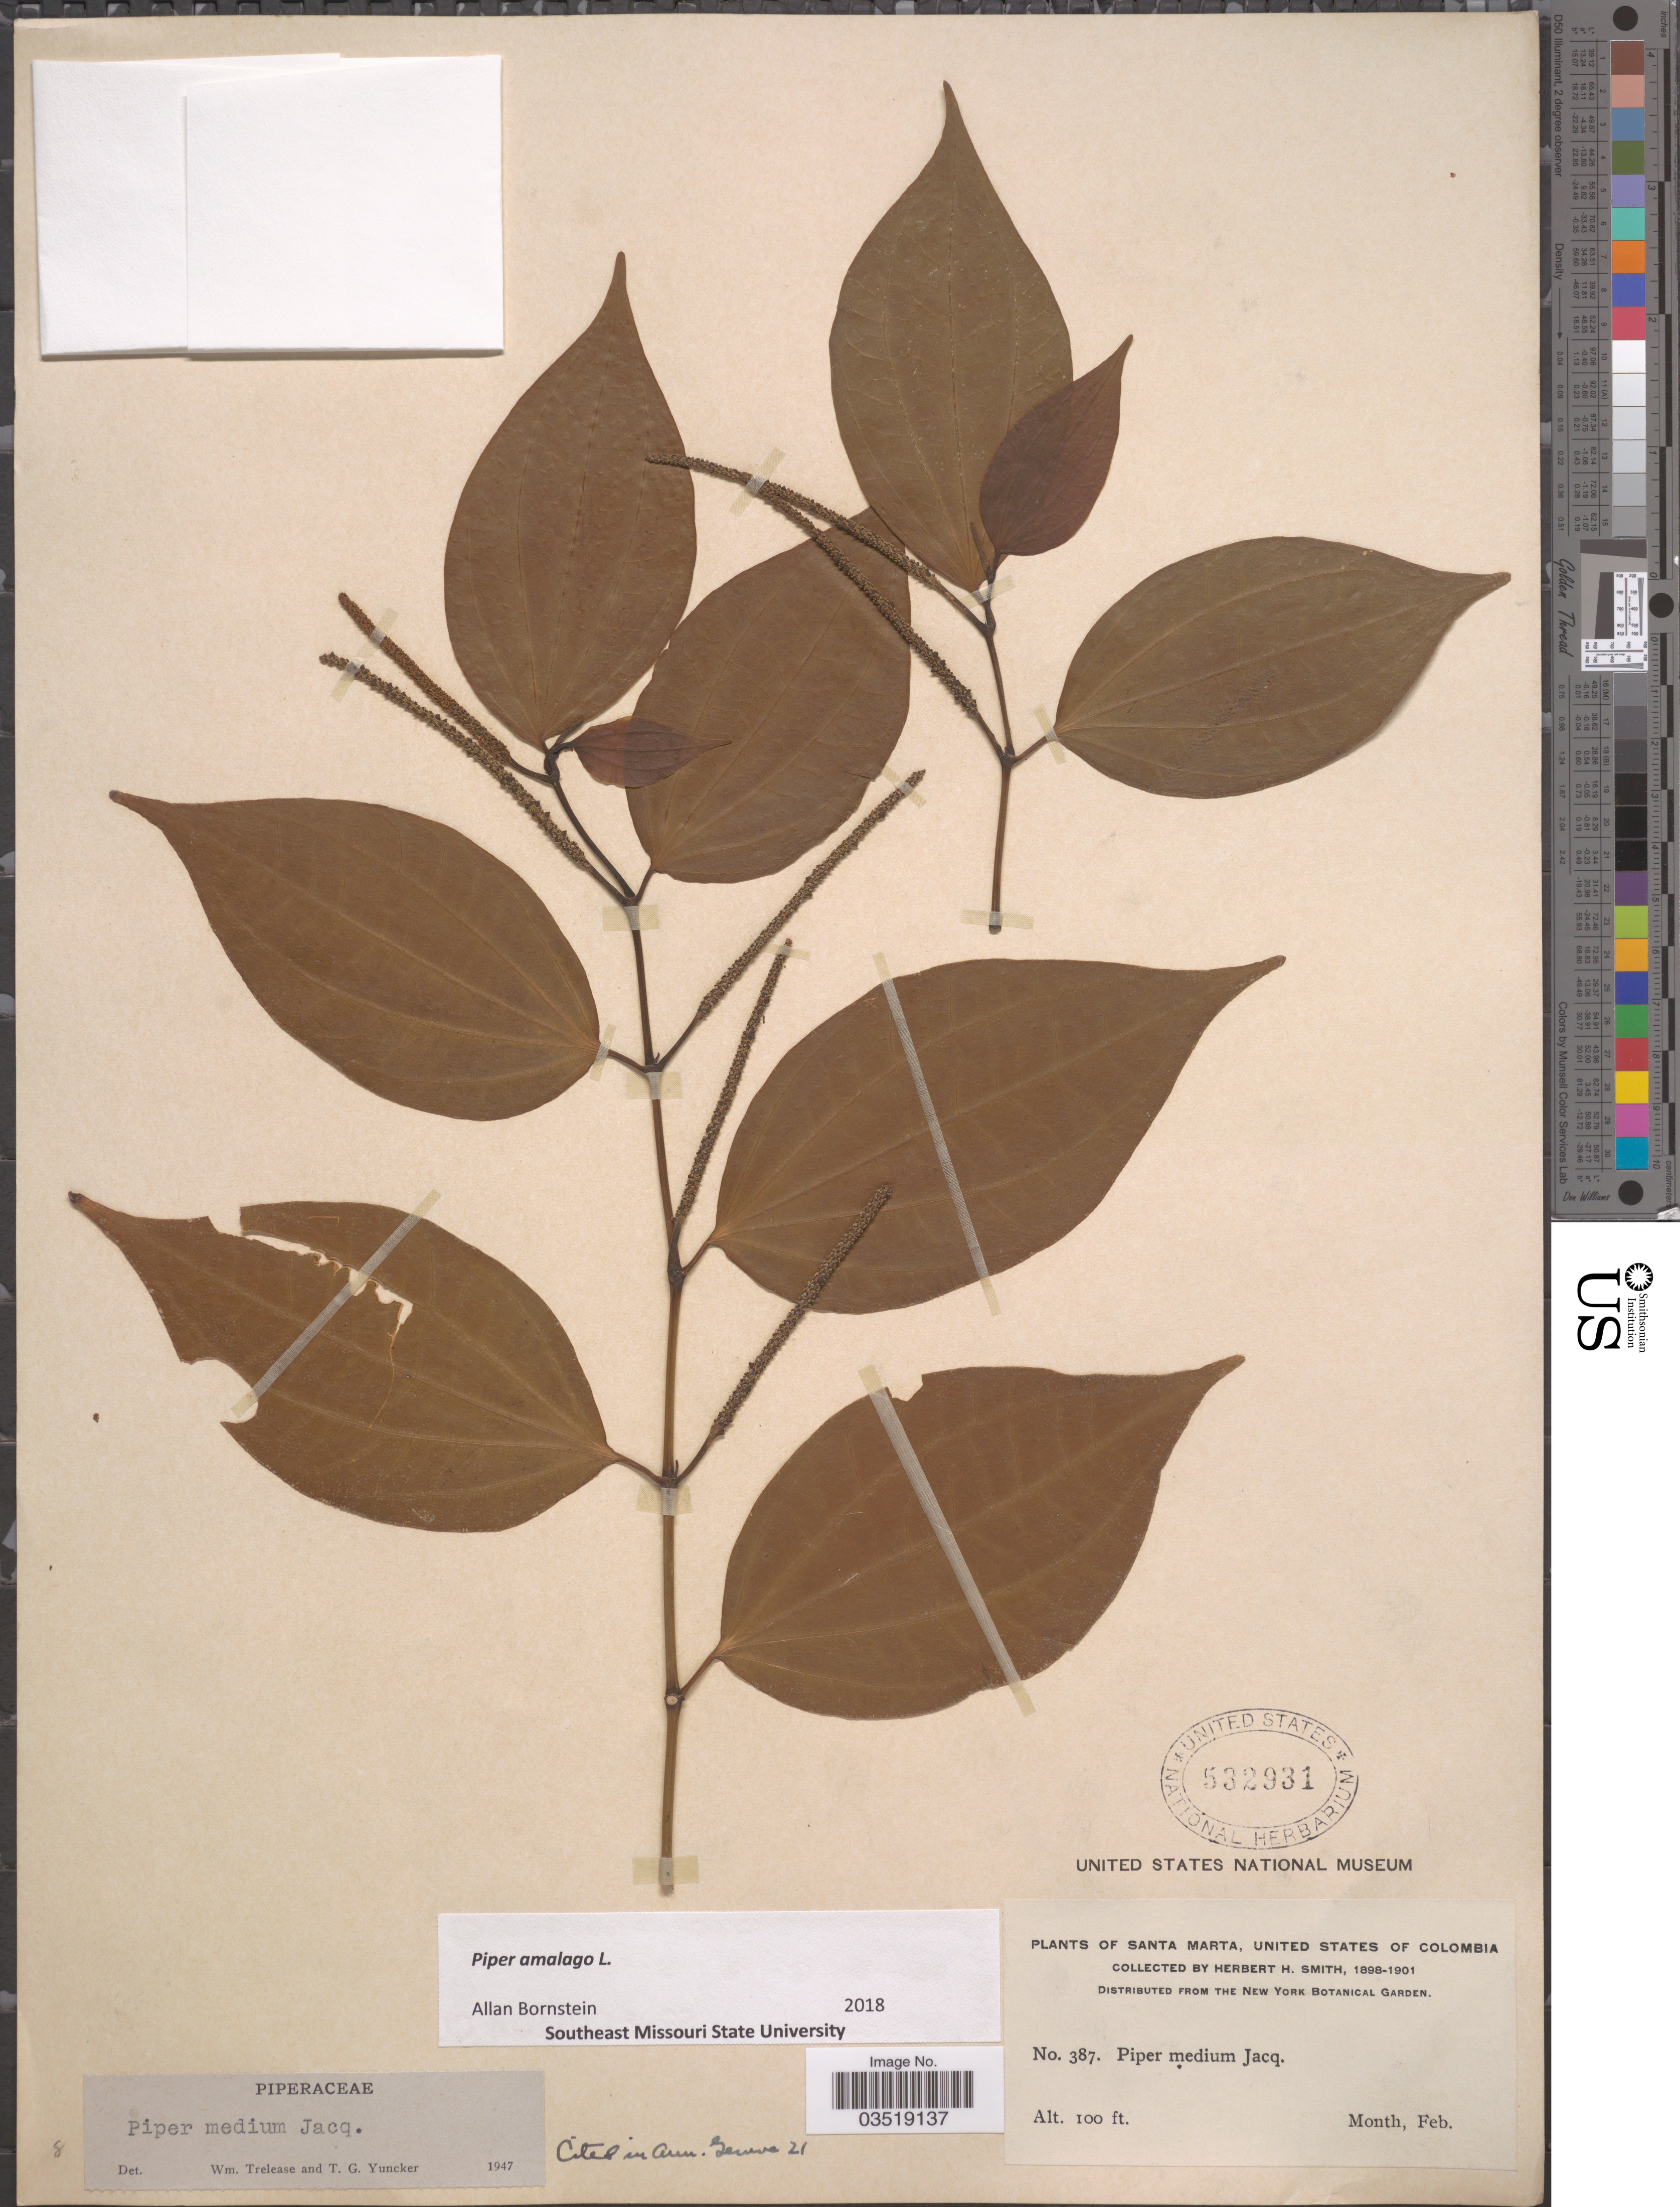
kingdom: Plantae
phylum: Tracheophyta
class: Magnoliopsida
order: Piperales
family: Piperaceae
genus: Piper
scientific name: Piper amalago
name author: L.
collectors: Herbert H. Smith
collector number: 387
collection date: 1898-02/1901-02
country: Colombia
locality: Santa Marta, United States of Colombia.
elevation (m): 30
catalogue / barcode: US 532931